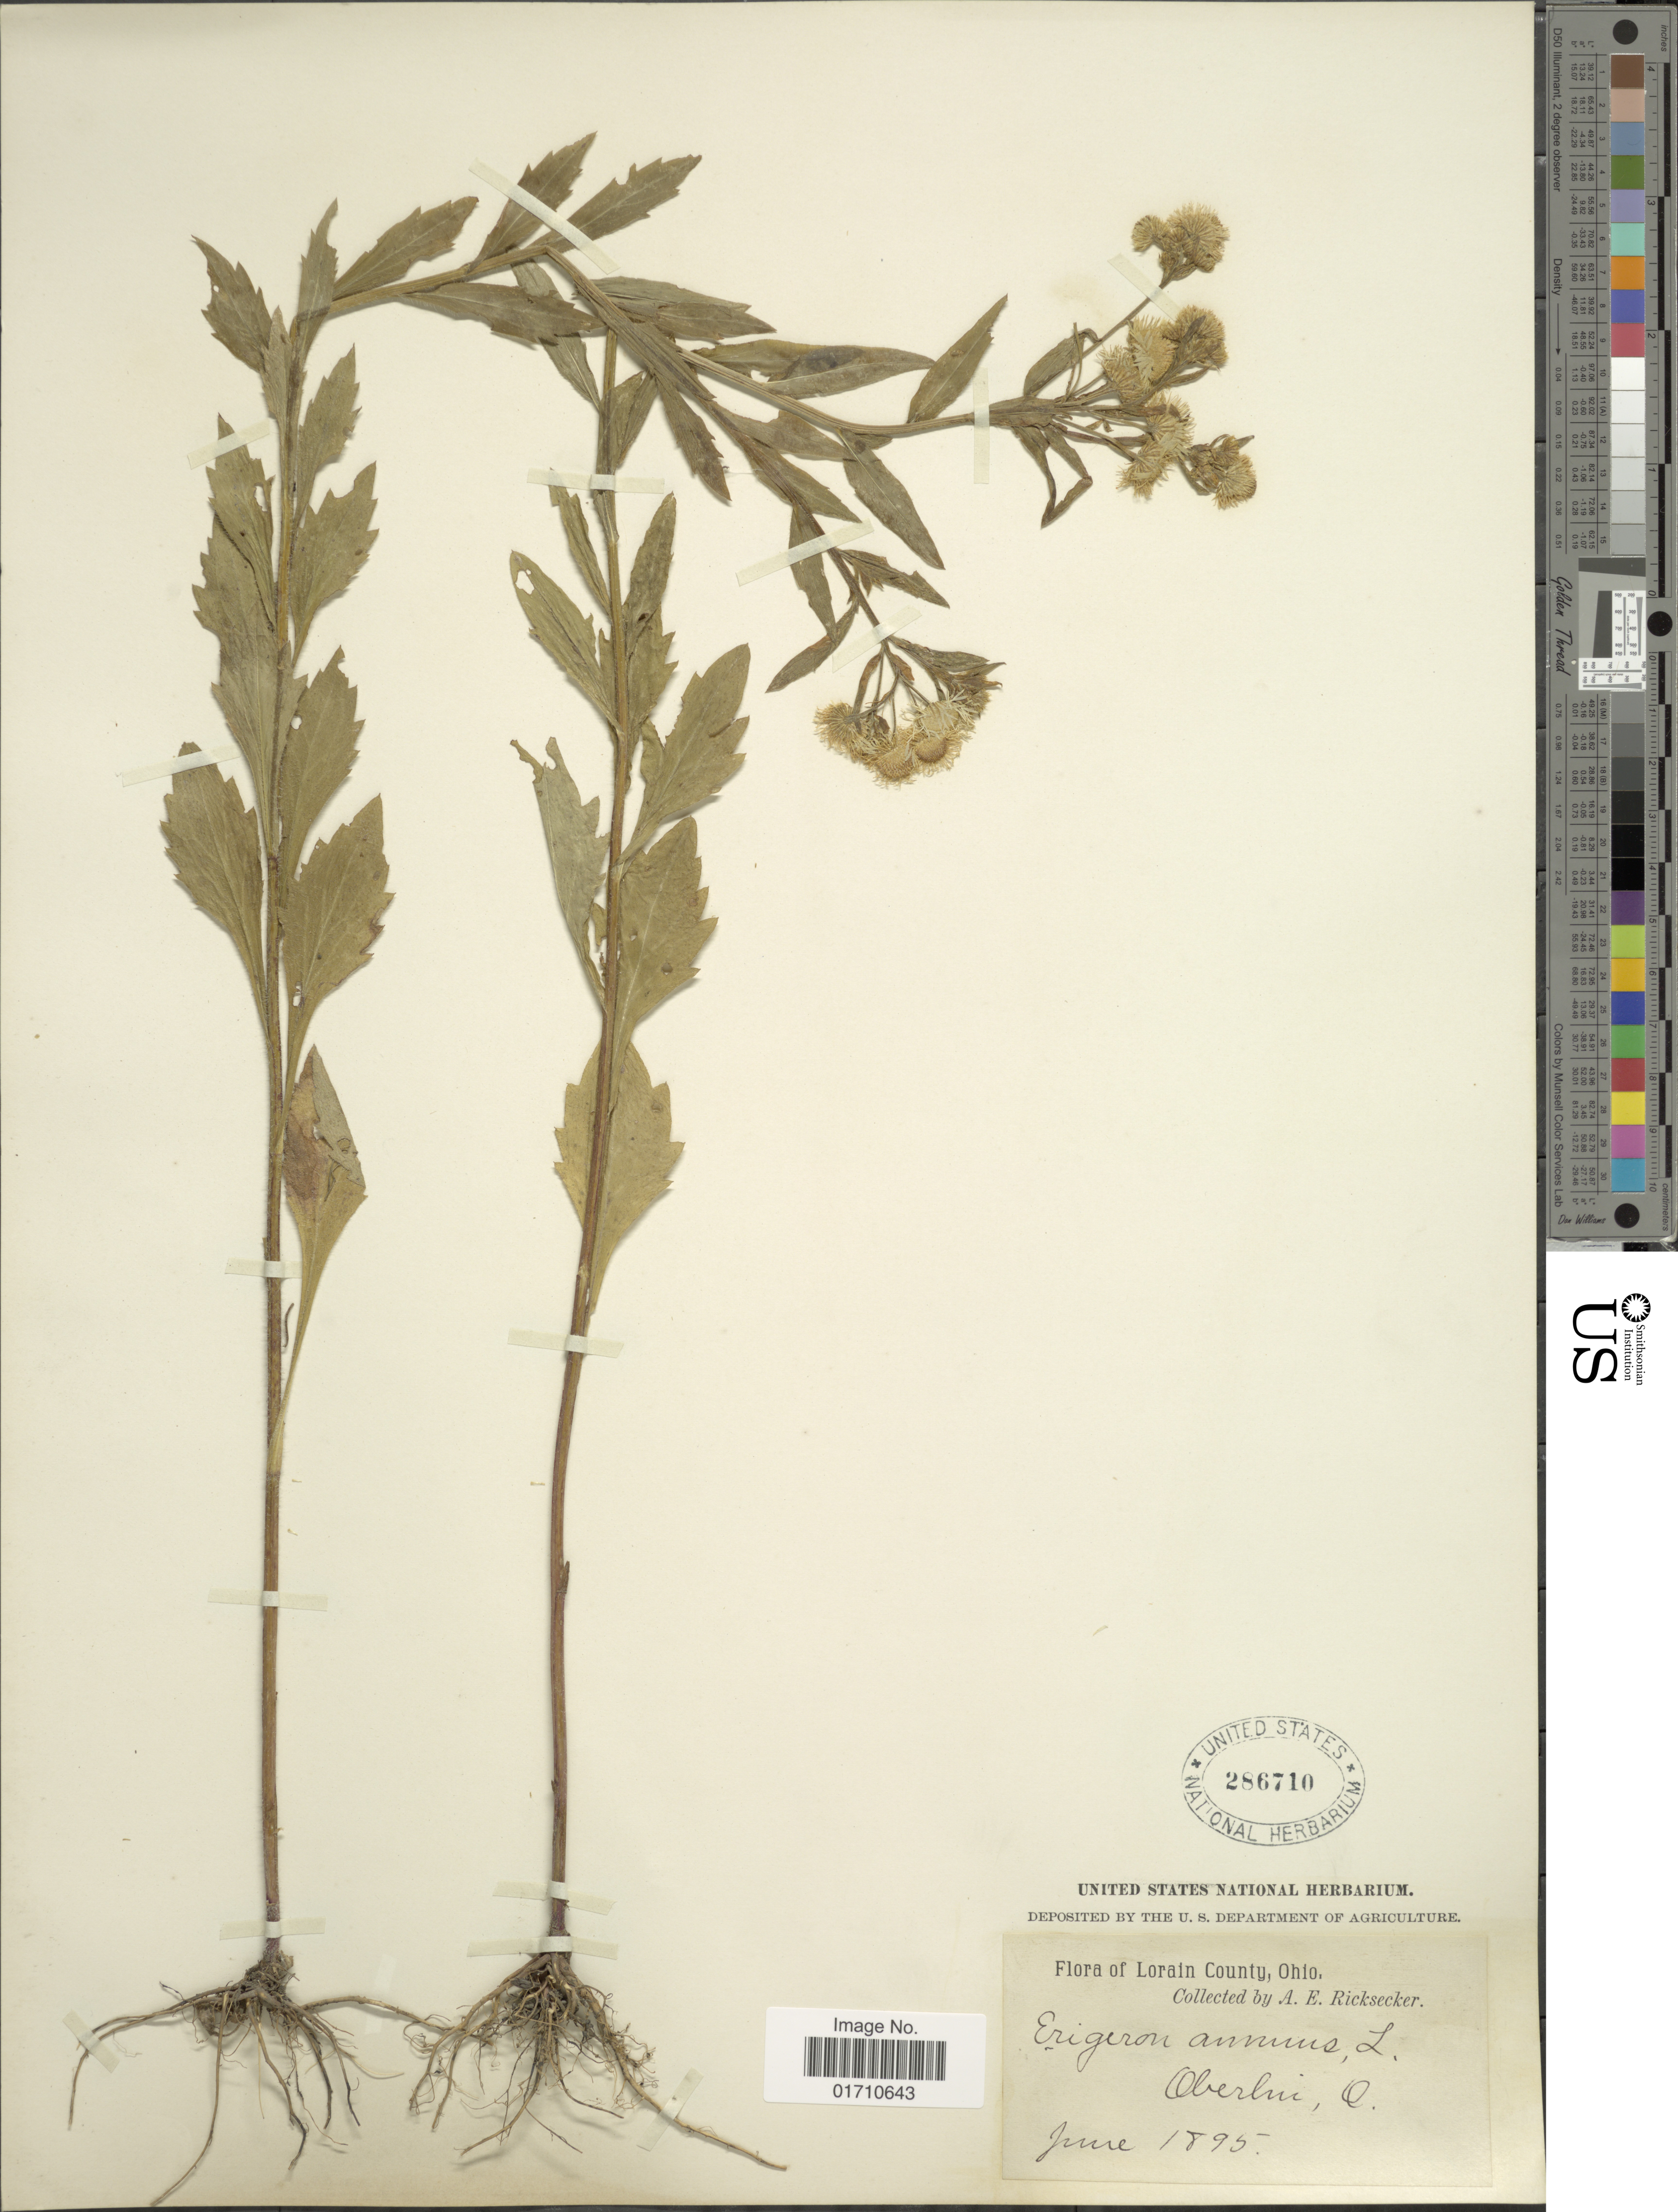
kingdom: Plantae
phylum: Tracheophyta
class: Magnoliopsida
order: Asterales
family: Asteraceae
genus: Erigeron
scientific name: Erigeron annuus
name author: (L.) Pers.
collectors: A. E. Ricksecker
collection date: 1895-06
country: United States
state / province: Ohio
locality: Lorain County, Oberlin, O.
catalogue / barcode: US 286710